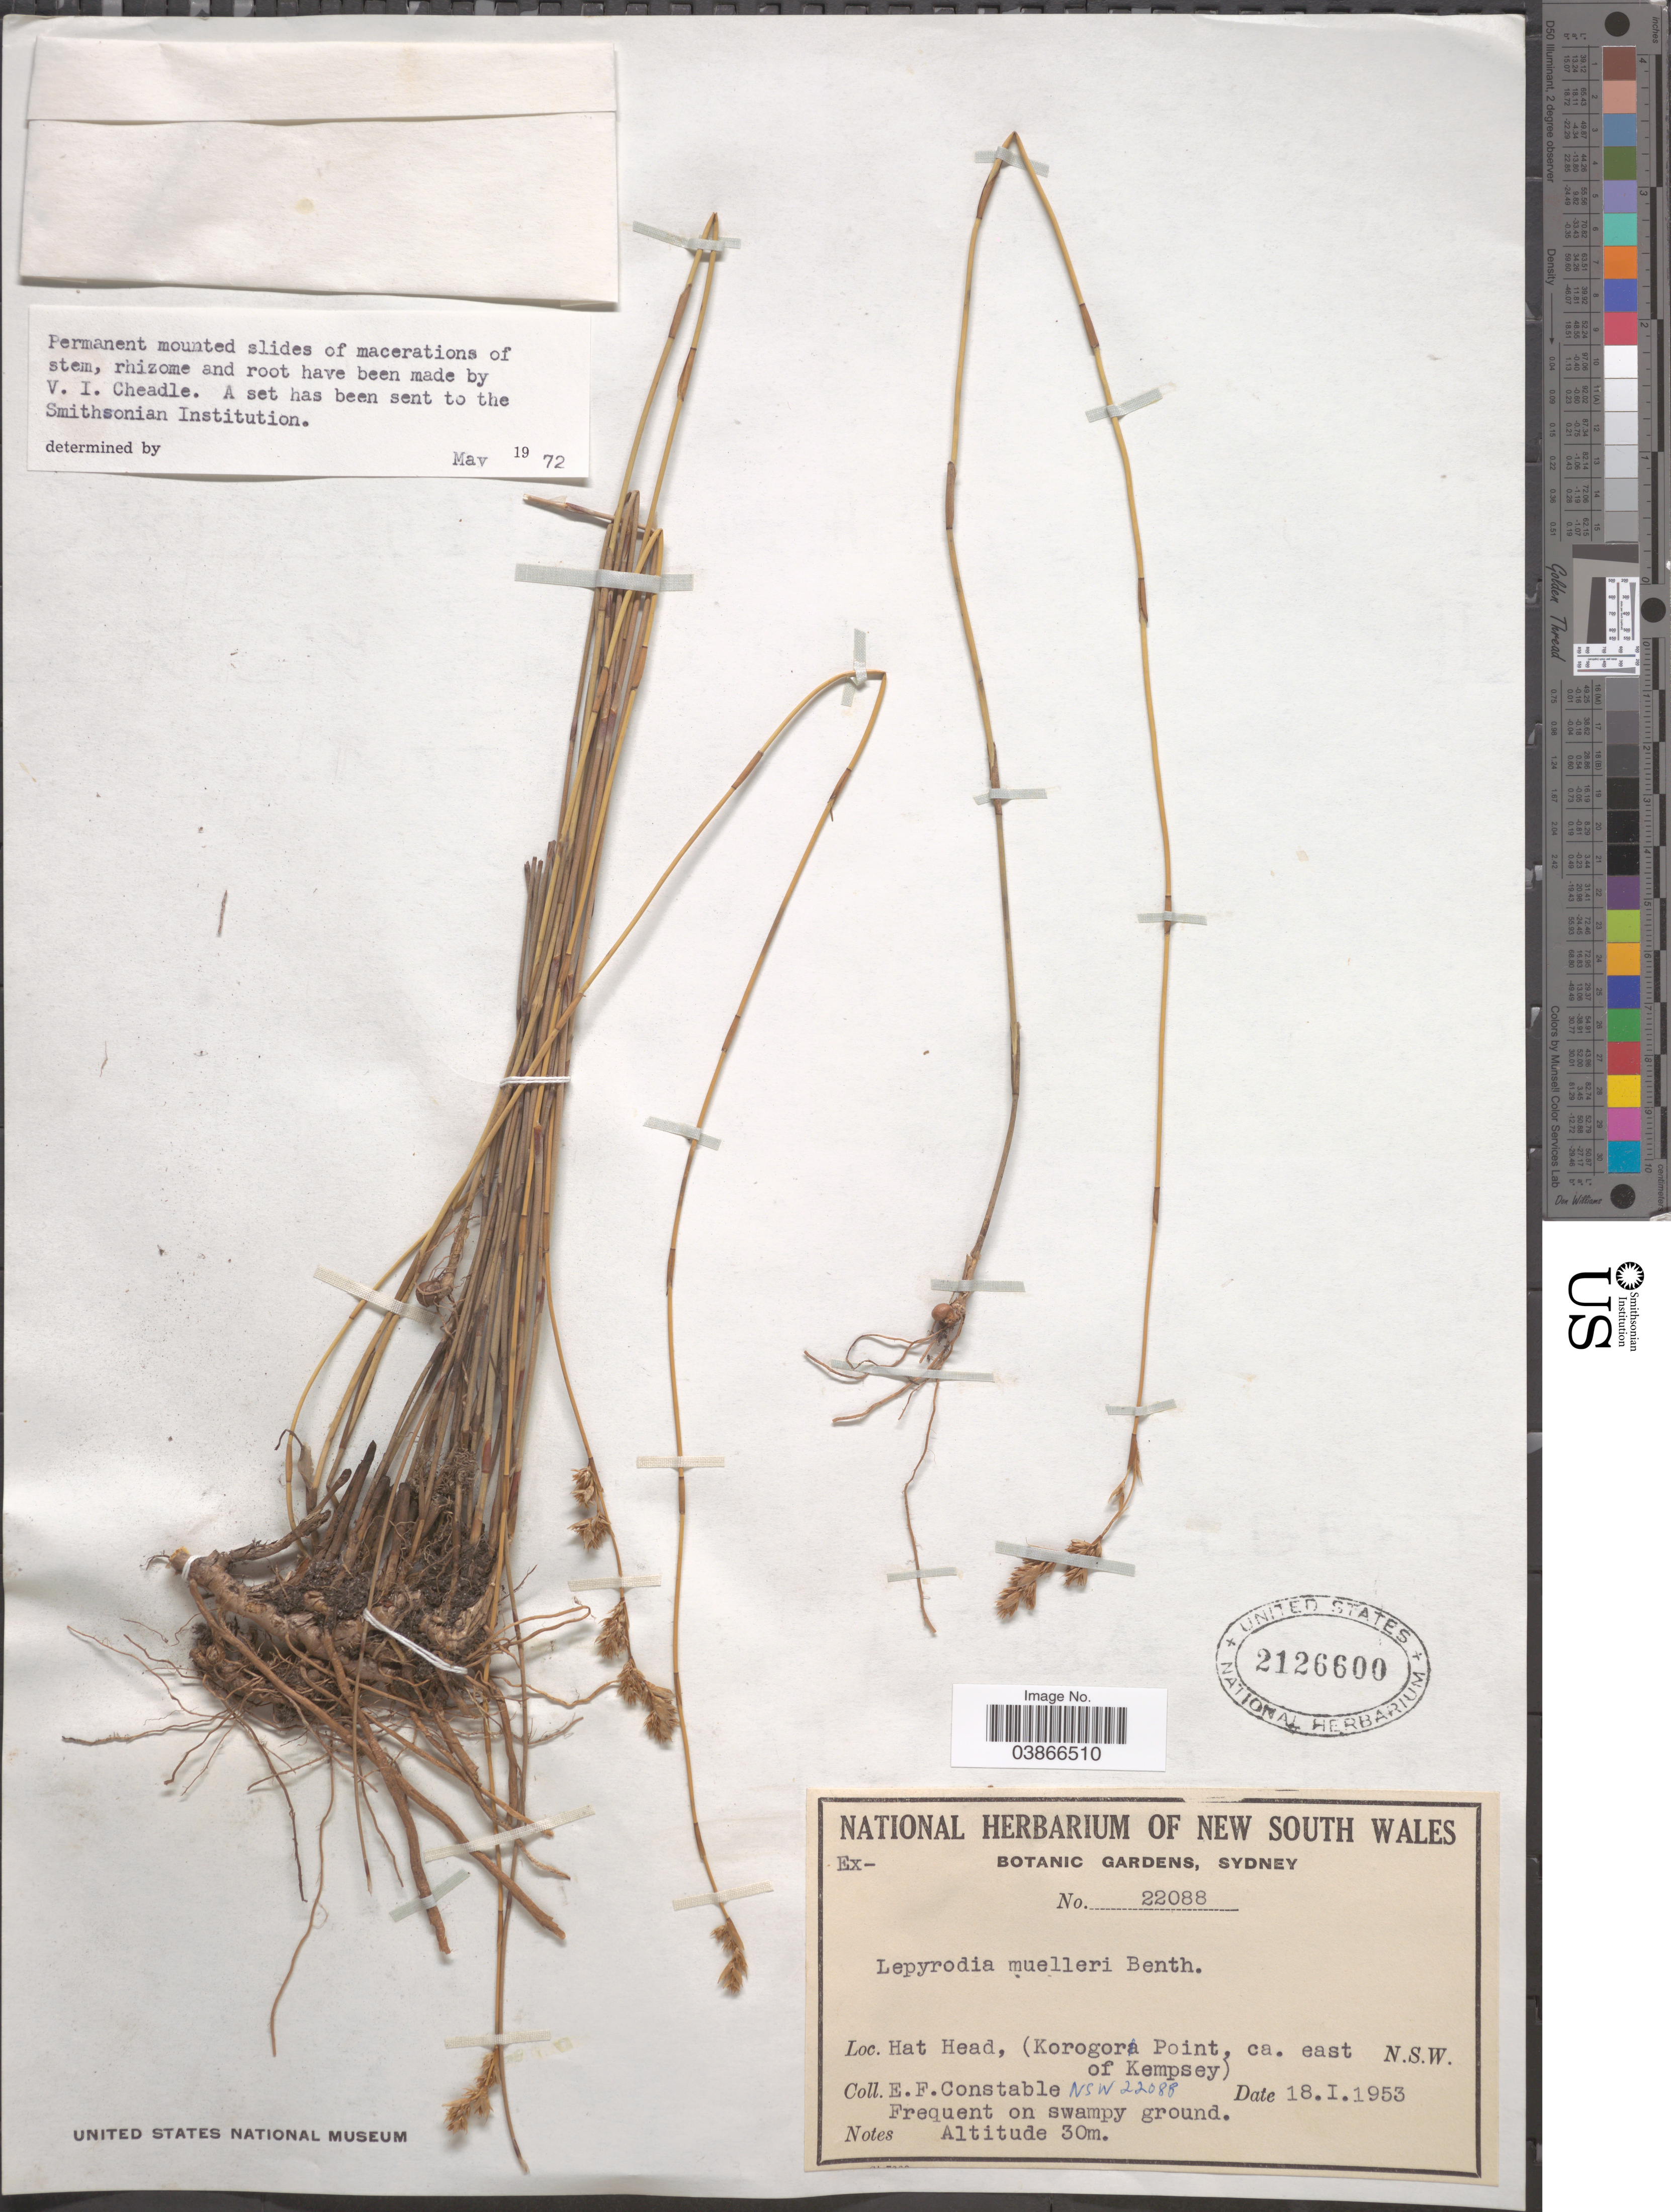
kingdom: Plantae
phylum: Tracheophyta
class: Liliopsida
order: Poales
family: Restionaceae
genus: Lepyrodia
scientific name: Lepyrodia muelleri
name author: Benth.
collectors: E. F. Constable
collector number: NSW 22088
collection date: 1953-01-18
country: Australia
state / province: New South Wales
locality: Hat Head, (Korogor Point, ca. east of Kempsey).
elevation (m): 30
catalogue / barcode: US 2126600